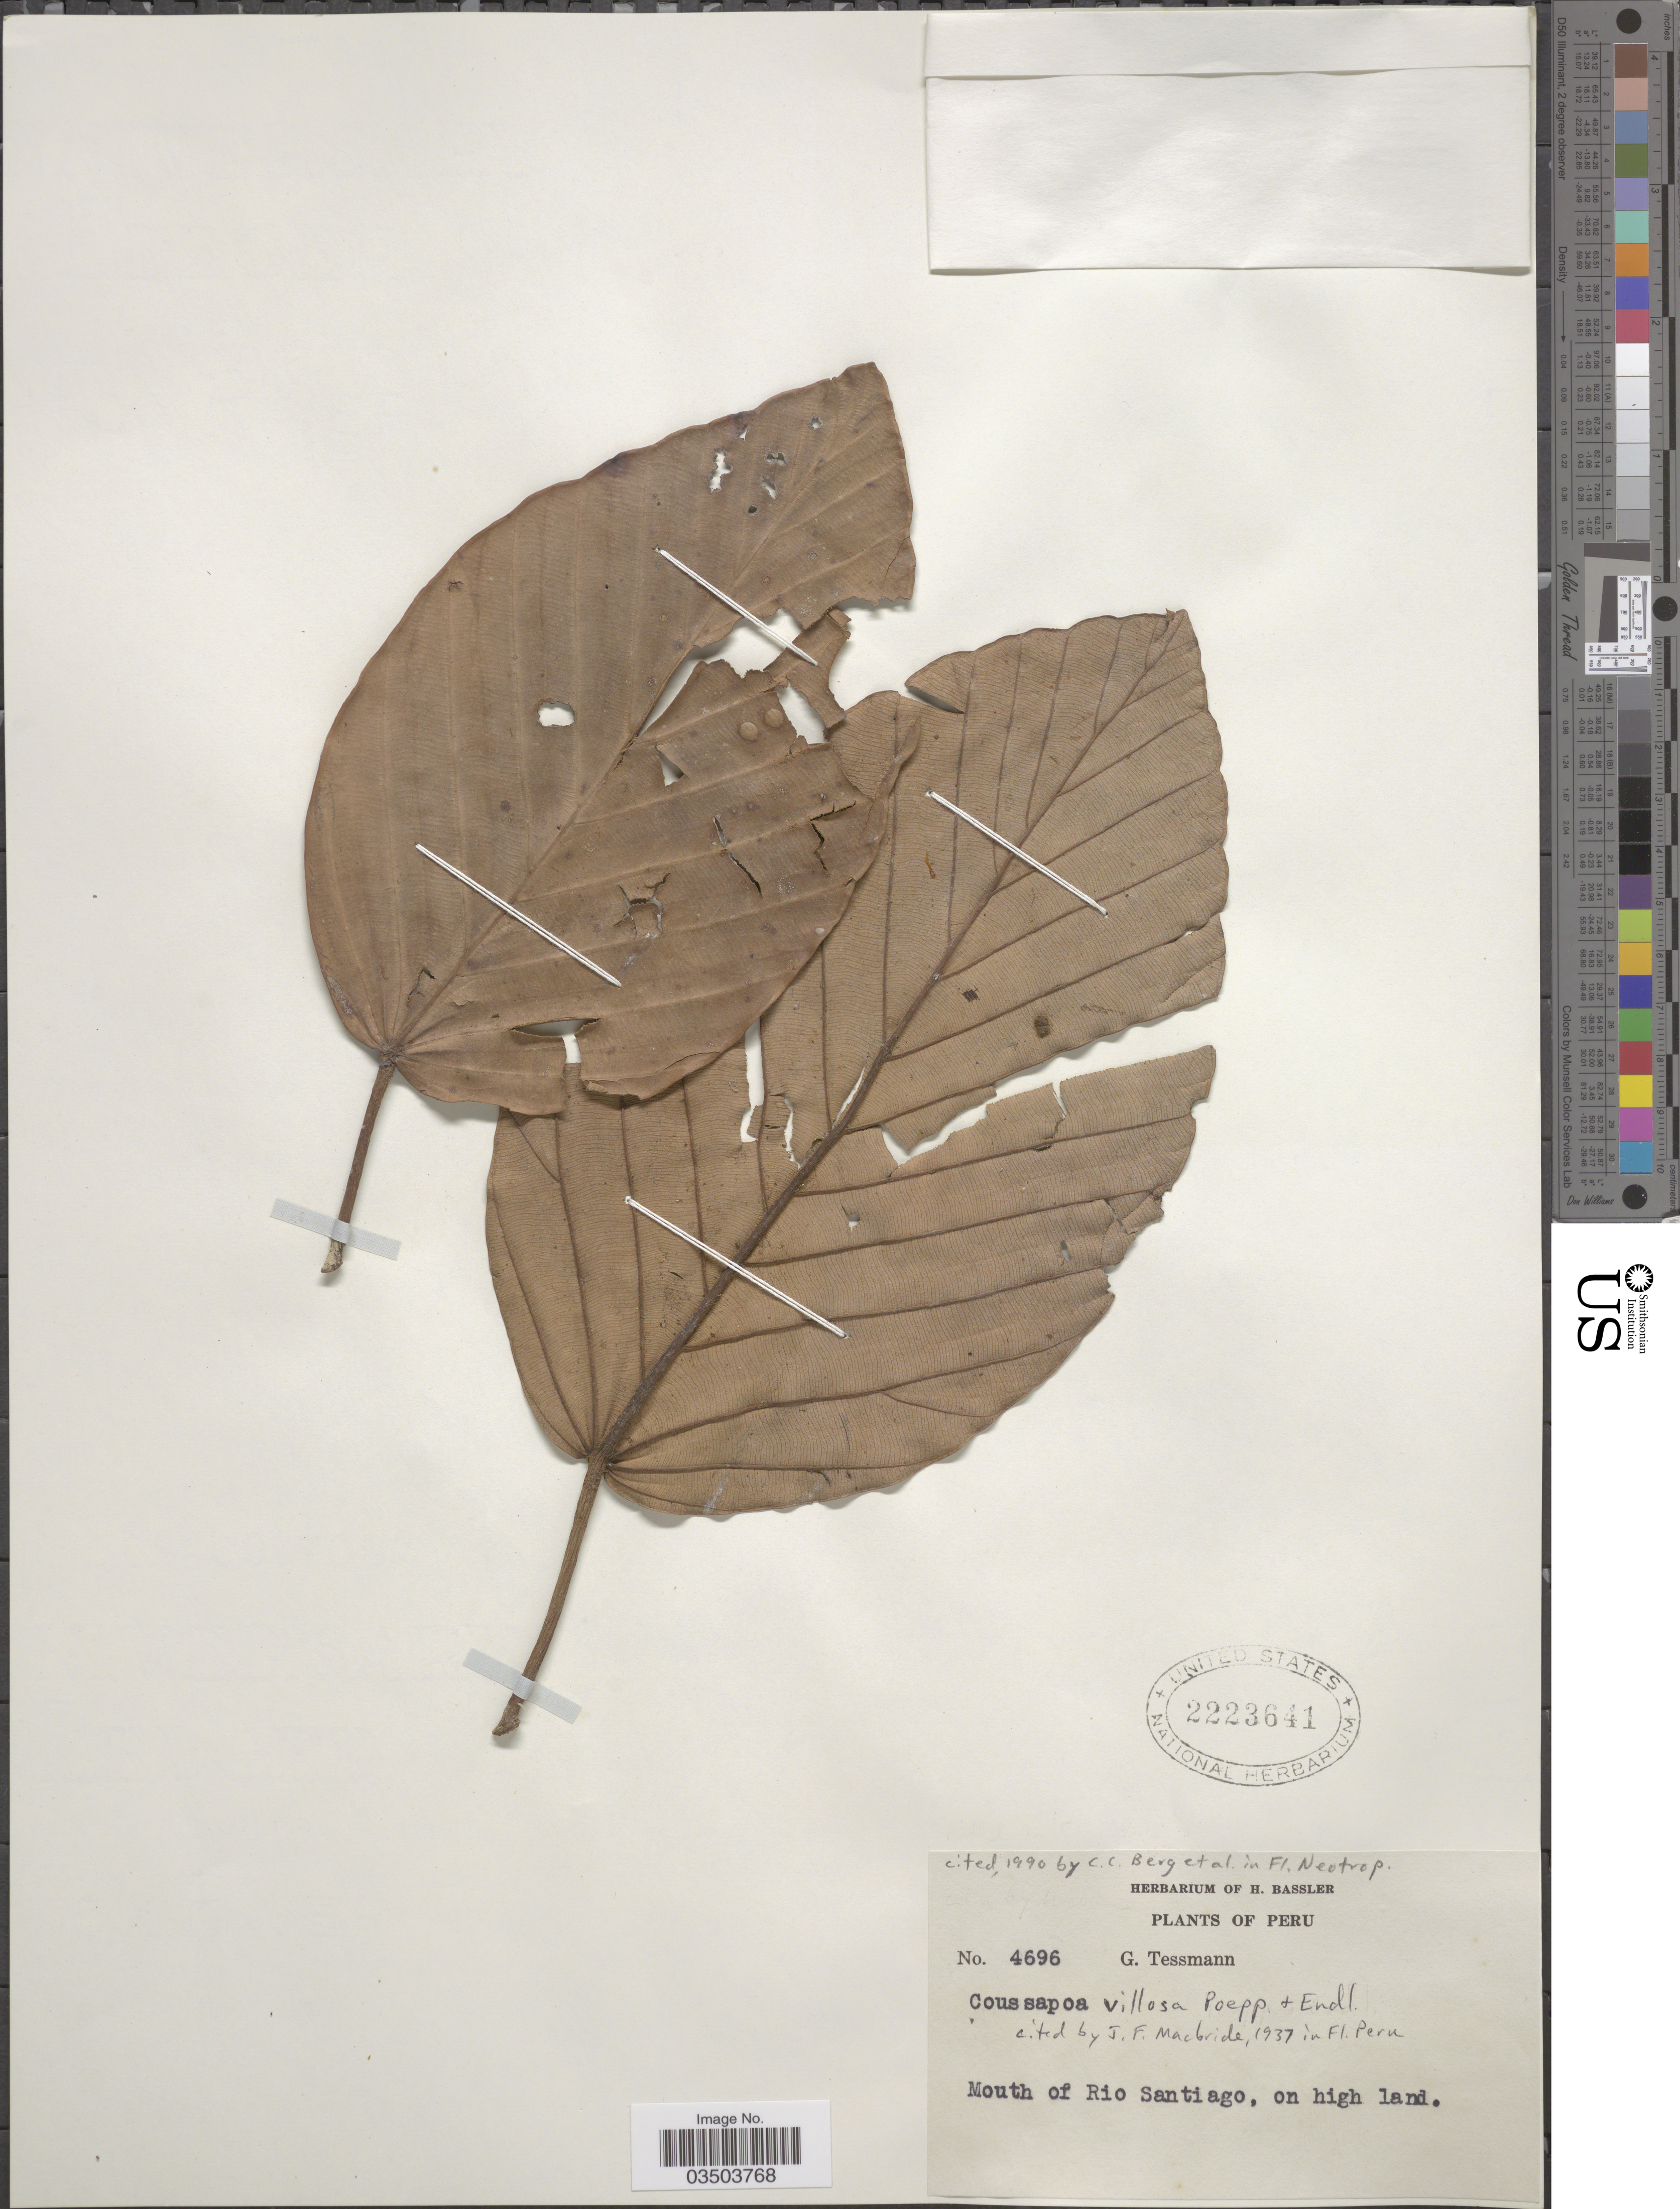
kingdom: Plantae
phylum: Tracheophyta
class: Magnoliopsida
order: Rosales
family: Urticaceae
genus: Coussapoa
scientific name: Coussapoa villosa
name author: Poepp. & Endl.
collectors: G. Tessmann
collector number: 4696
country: Peru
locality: Mouth of Rio Santiago, on high land.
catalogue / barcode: US 2223641